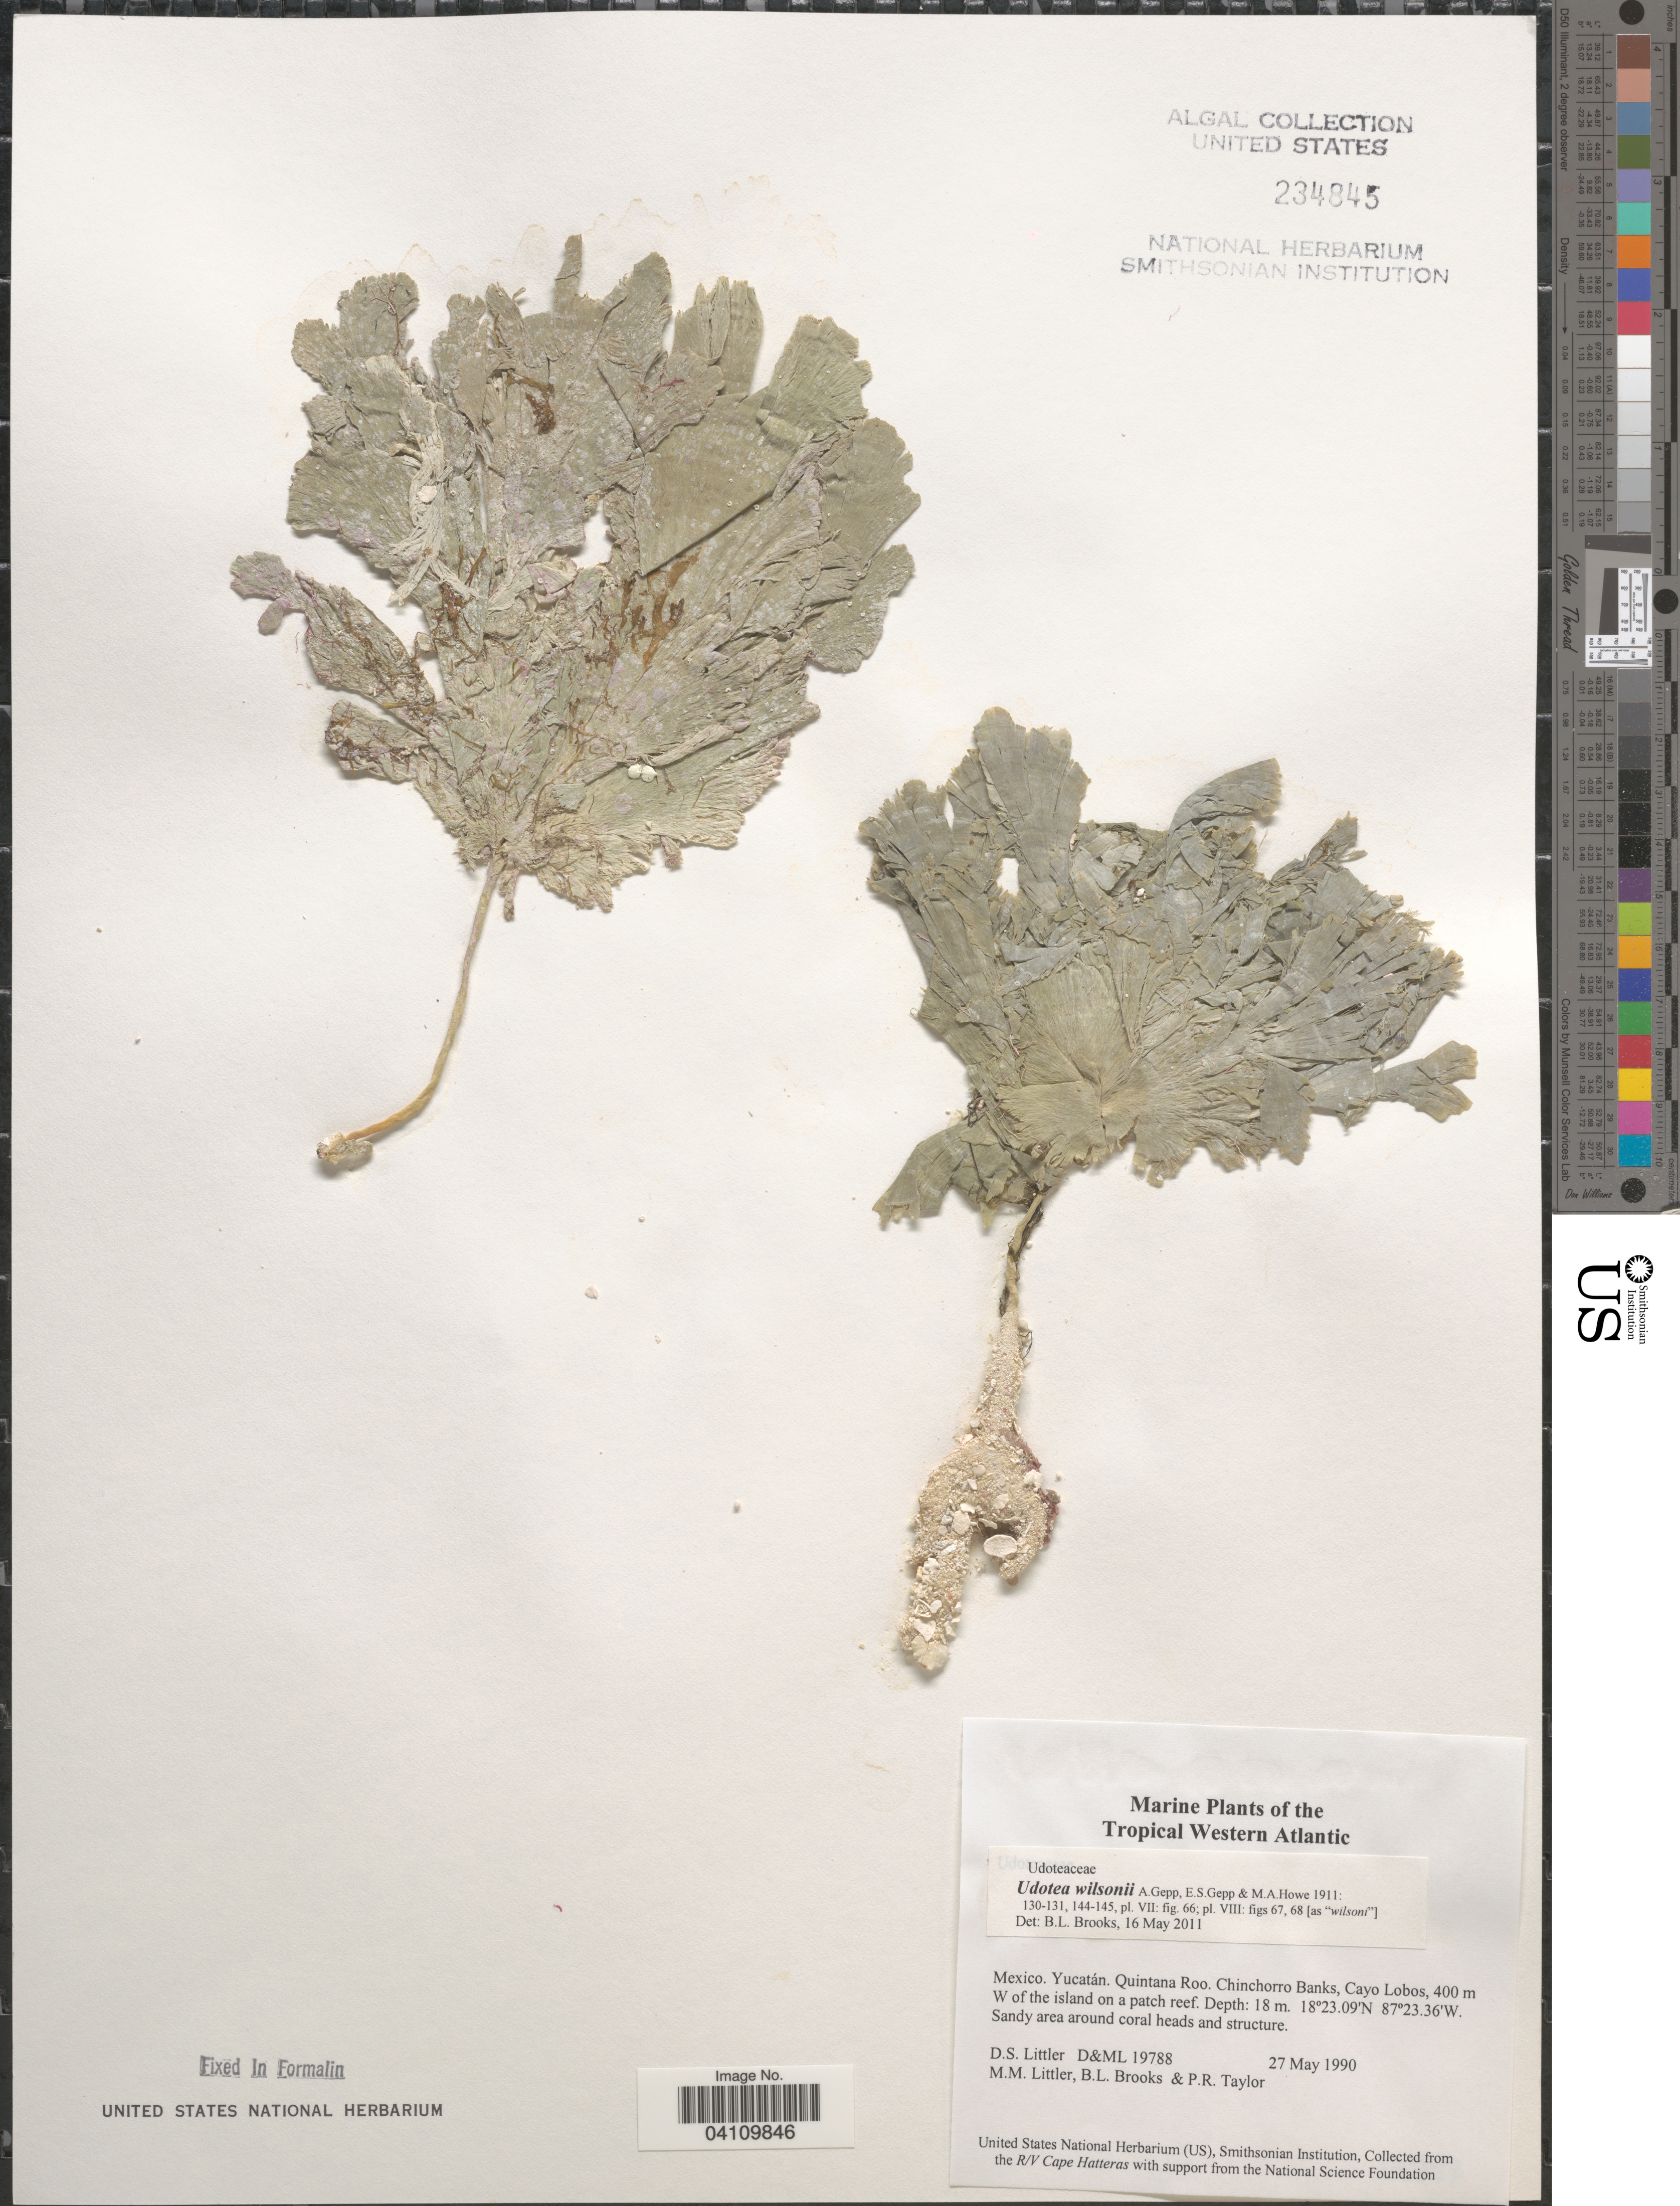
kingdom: Plantae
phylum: Chlorophyta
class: Ulvophyceae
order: Bryopsidales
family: Udoteaceae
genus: Udotea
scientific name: Udotea wilsonii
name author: A. Gepp et al. in A. Gepp & E. Gepp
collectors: D. S. Littler, B. Brooks & P. R. Taylor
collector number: D&ML 19788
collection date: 1990-05-27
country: Mexico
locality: Tropical Western Atlantic. Yucatán. Quintana Roo. Chinchorro Banks, Cayo Lobos, 400 m W of the island on a patch reef.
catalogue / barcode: US 234845